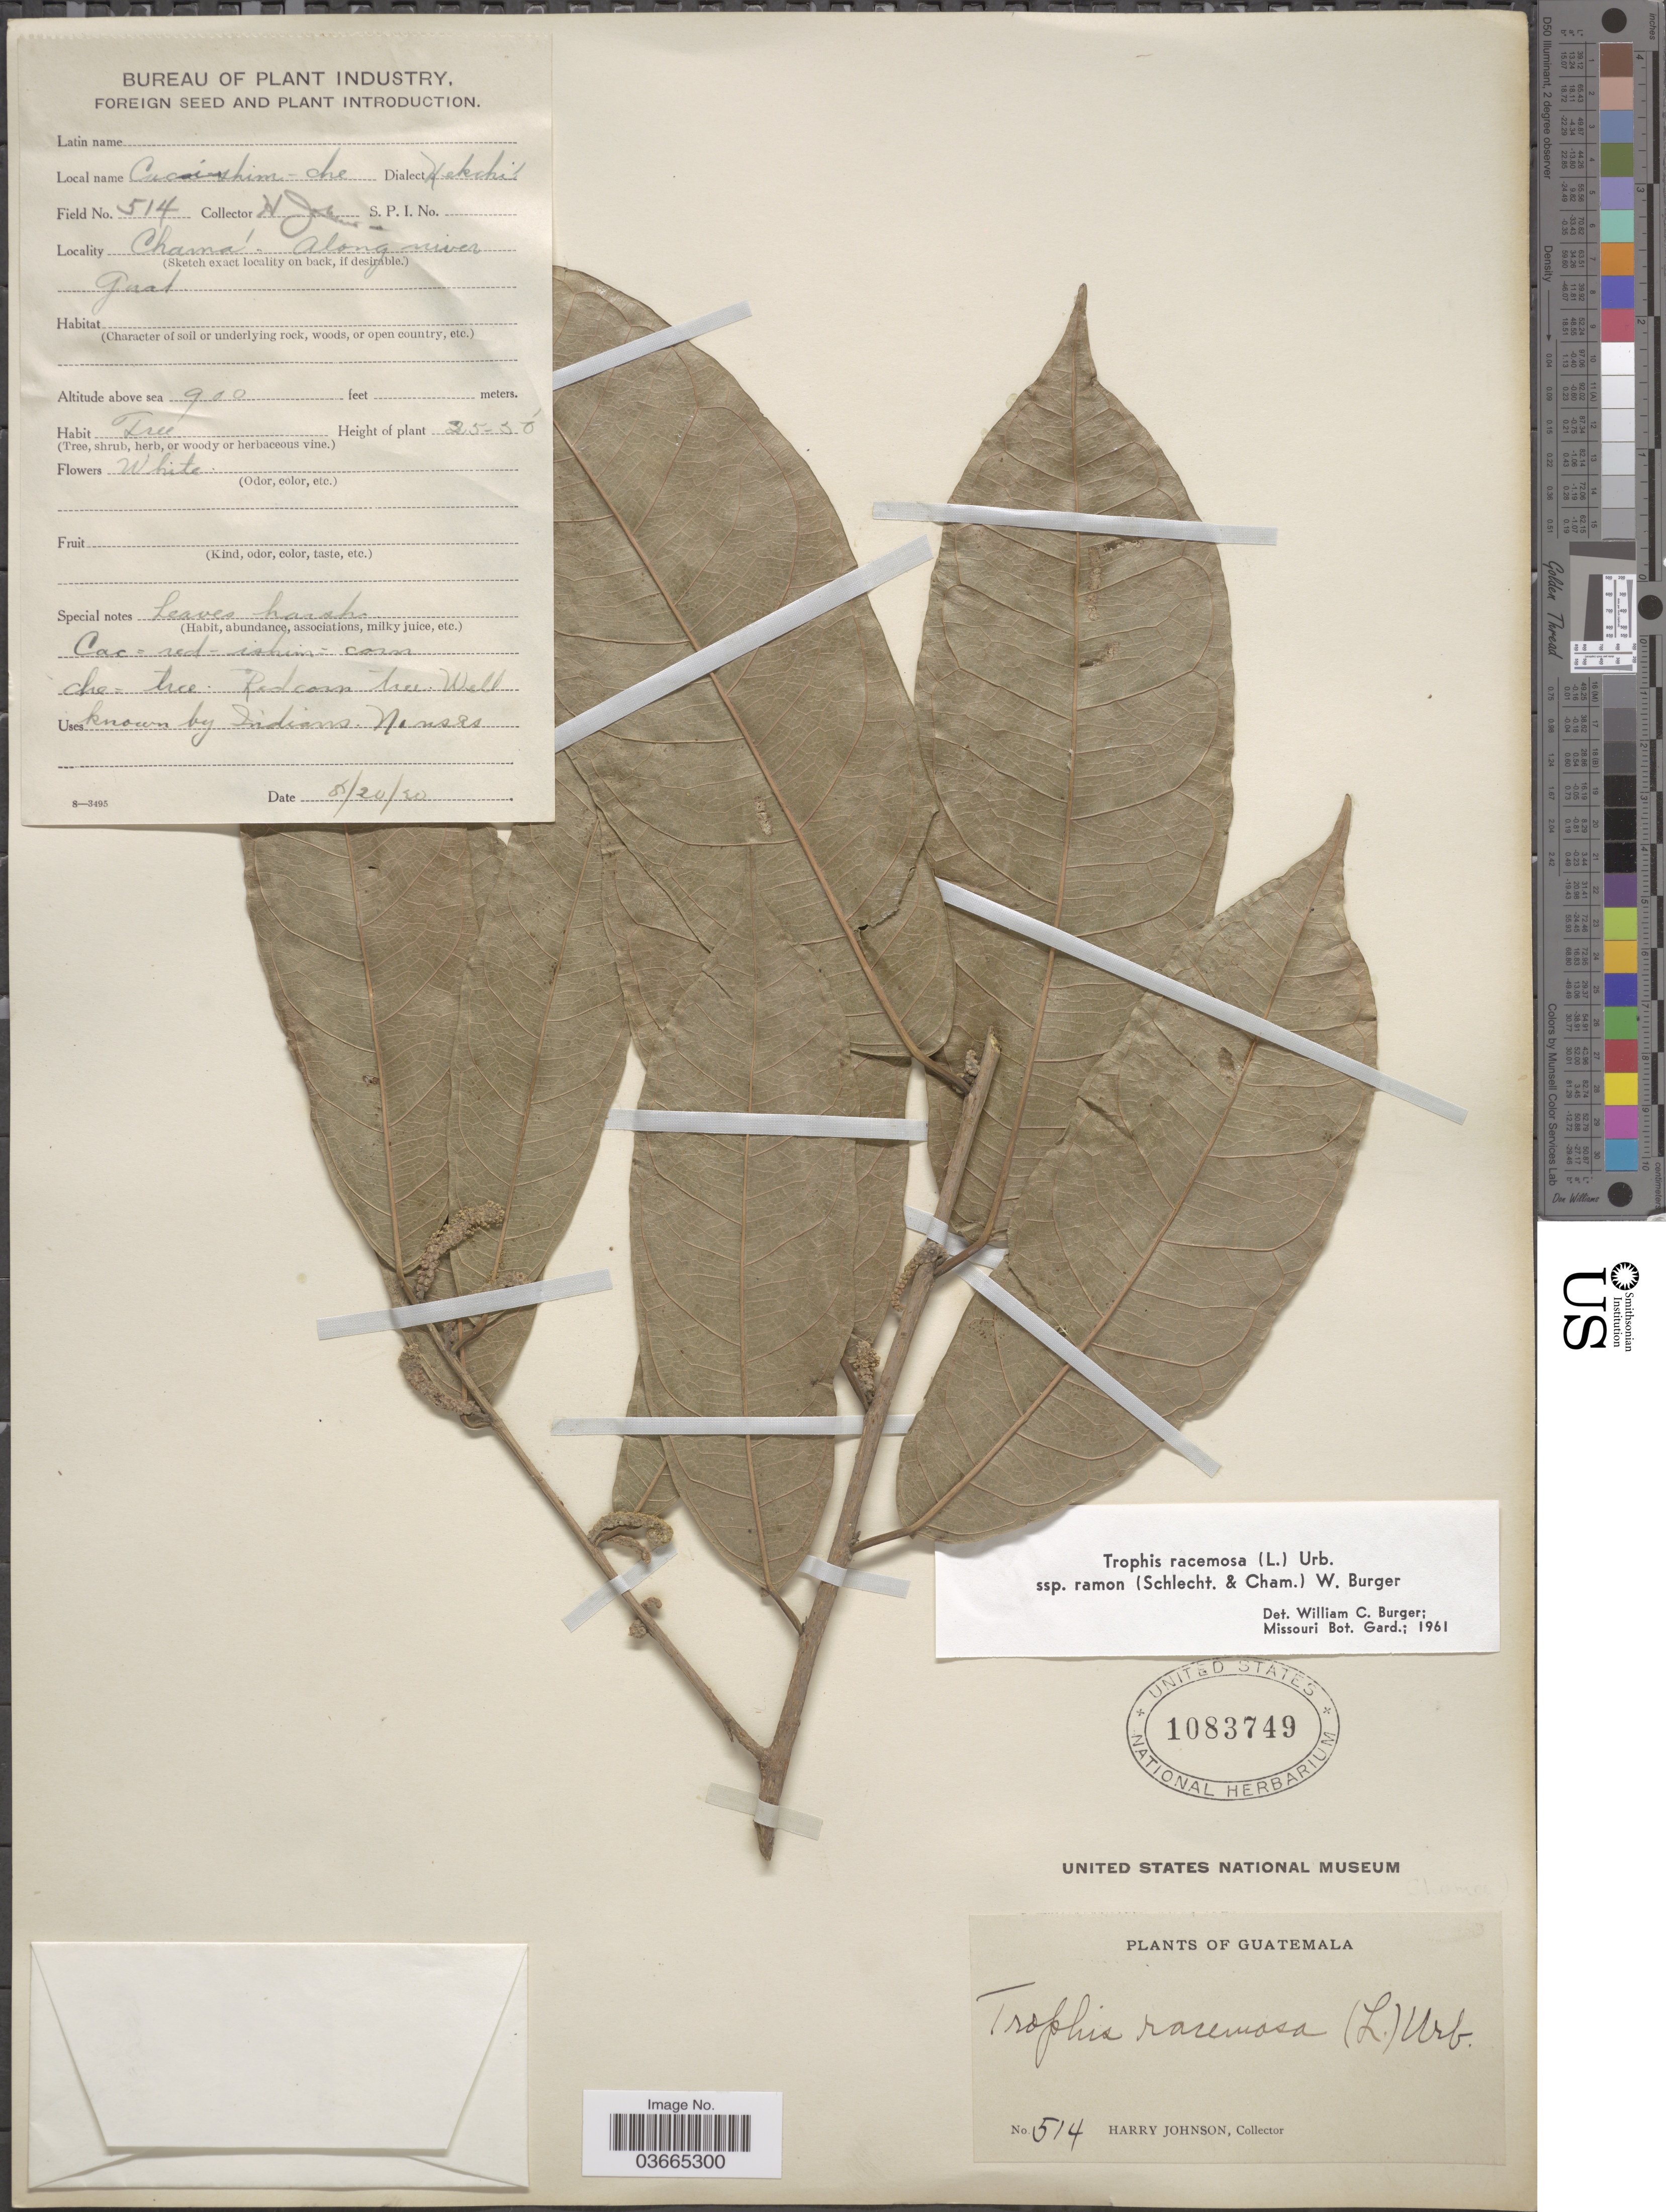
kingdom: Plantae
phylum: Tracheophyta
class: Magnoliopsida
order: Rosales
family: Moraceae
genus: Trophis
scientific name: Trophis racemosa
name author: (L.) Urb.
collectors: H. Johnson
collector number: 514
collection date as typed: Transcribed d/m/y: 20/8/30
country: Guatemala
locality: Chama. Along river Gnat*.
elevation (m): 274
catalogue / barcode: US 1083749